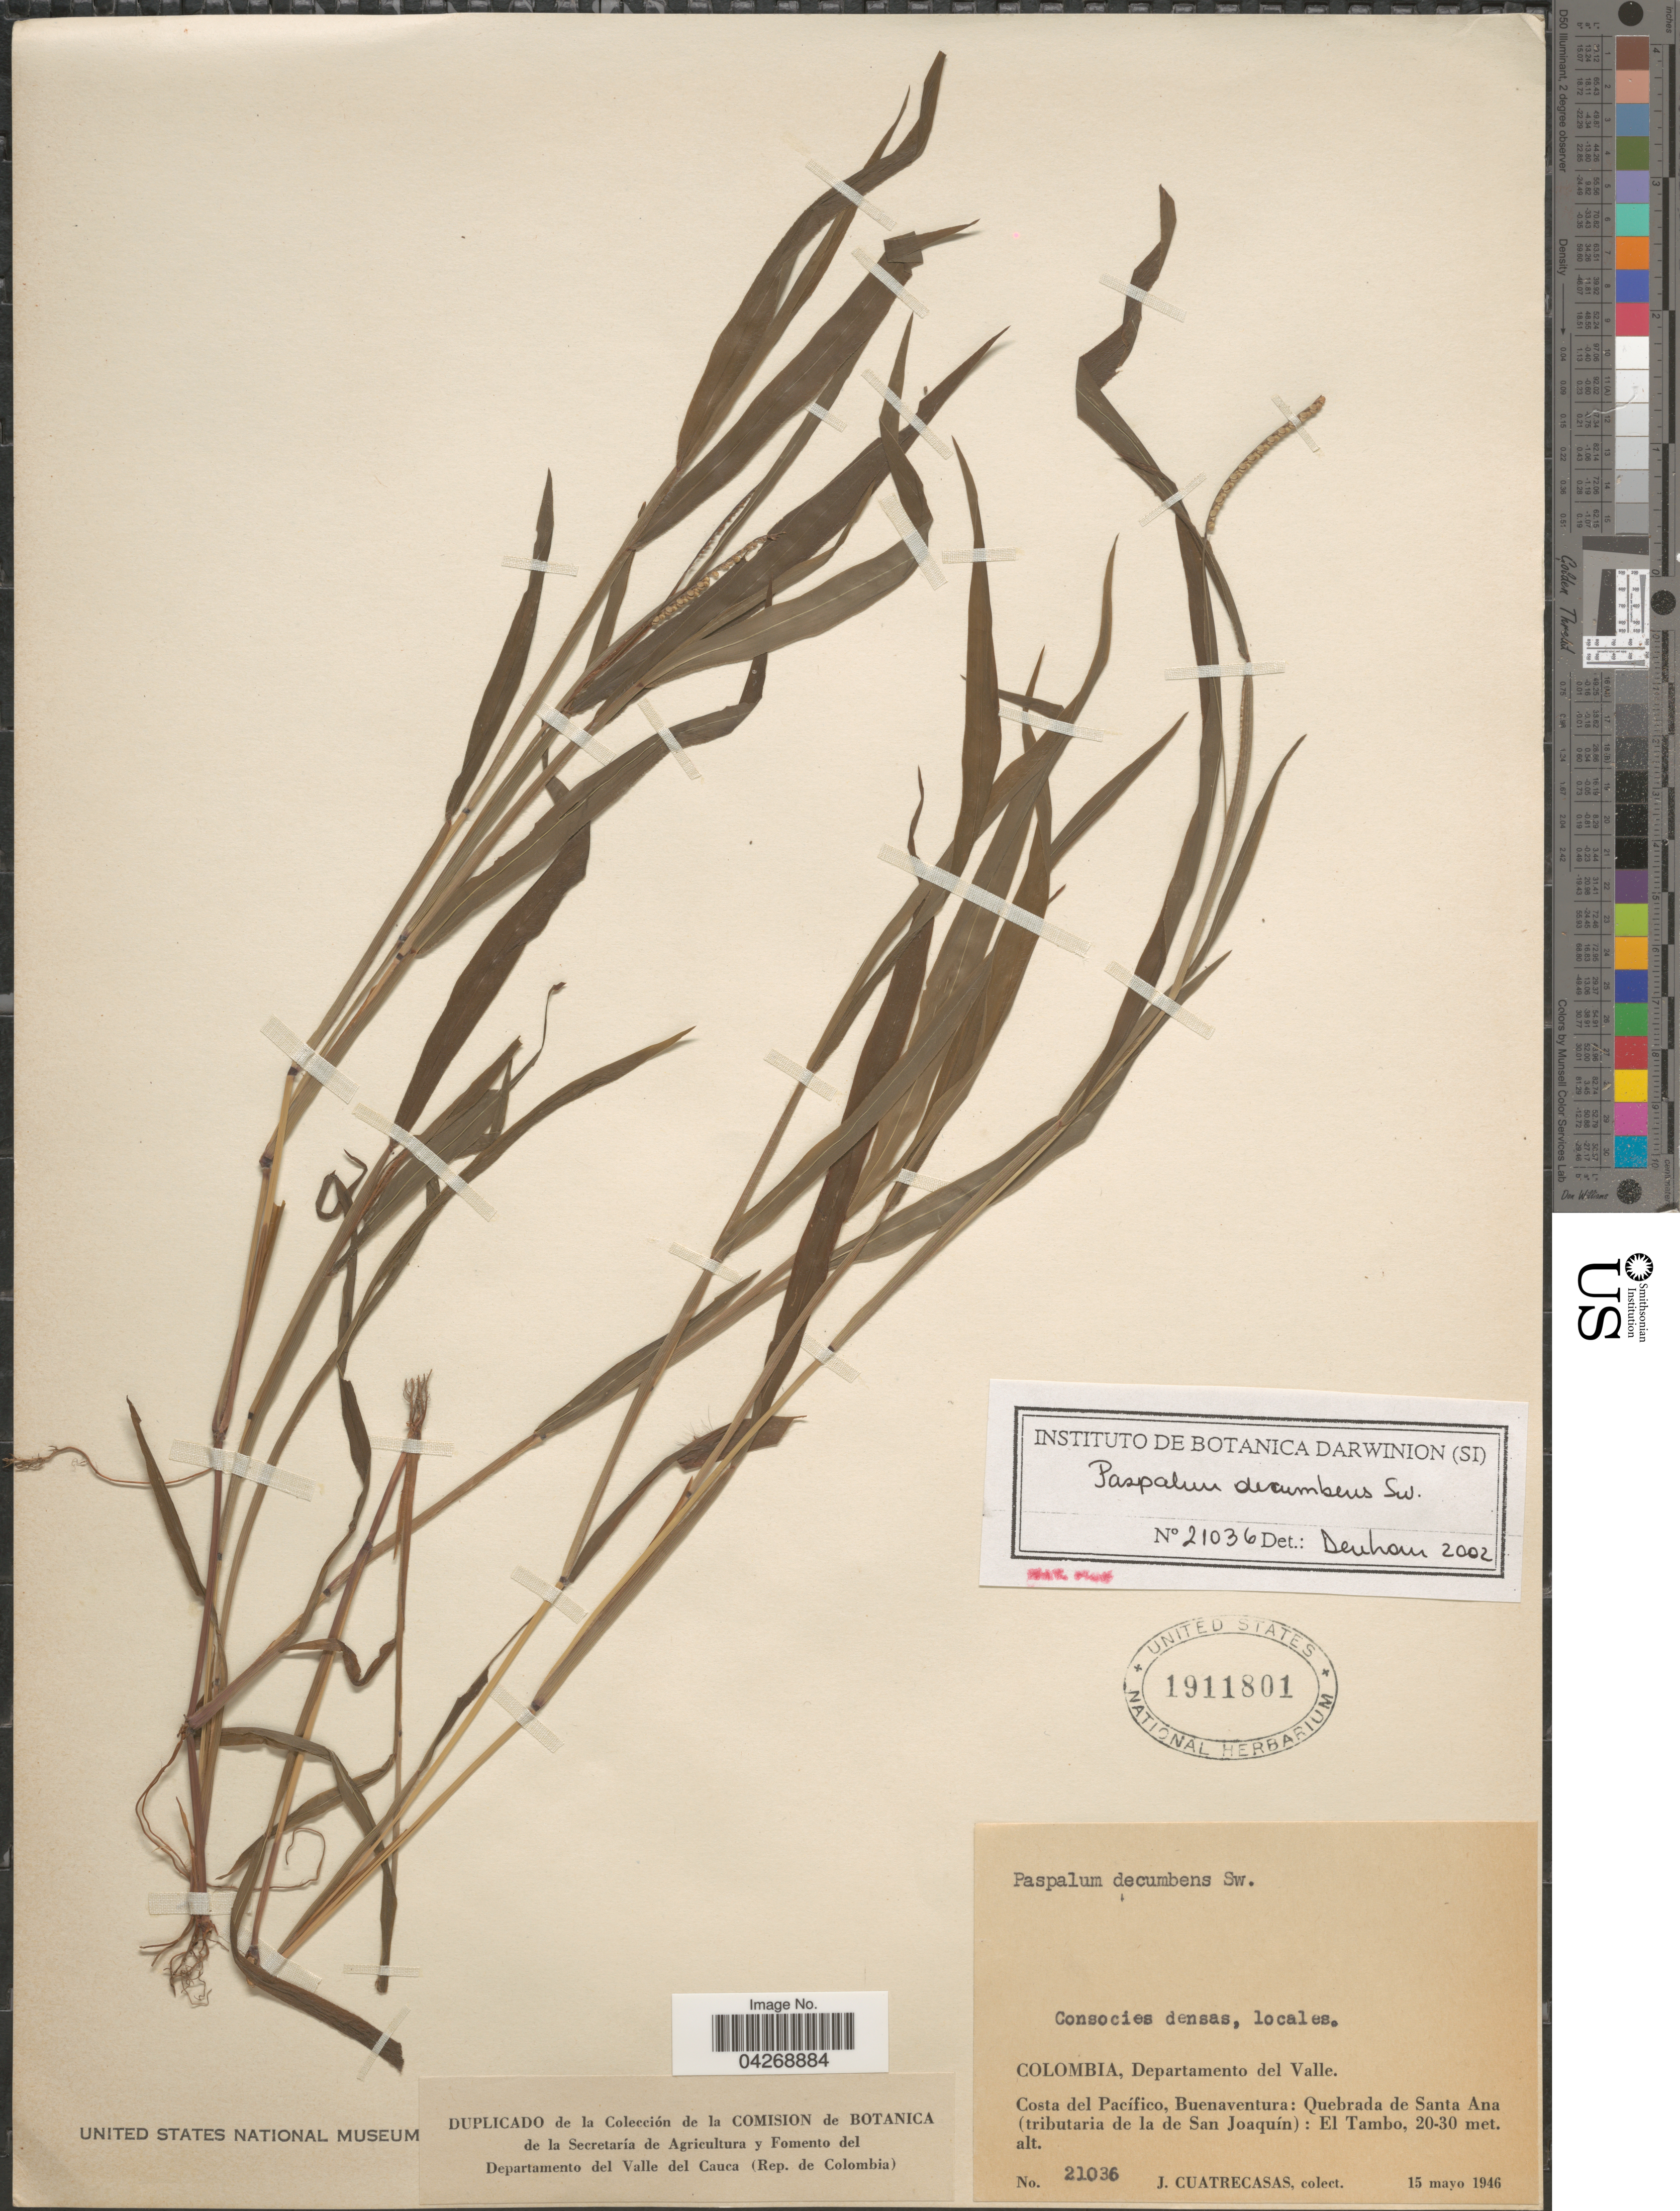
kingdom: Plantae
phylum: Tracheophyta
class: Liliopsida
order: Poales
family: Poaceae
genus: Paspalum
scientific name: Paspalum decumbens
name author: Sw.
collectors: J. Cuatrecasas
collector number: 21036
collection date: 1946-05-15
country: Colombia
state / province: Valle del Cauca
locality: Departamento del Valle. Costa del Pacífico, Buenaventura: Quebrada de Santa Ana (tributaria de la de San Joaquín) : El Tambo.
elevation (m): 20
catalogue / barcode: US 1911801